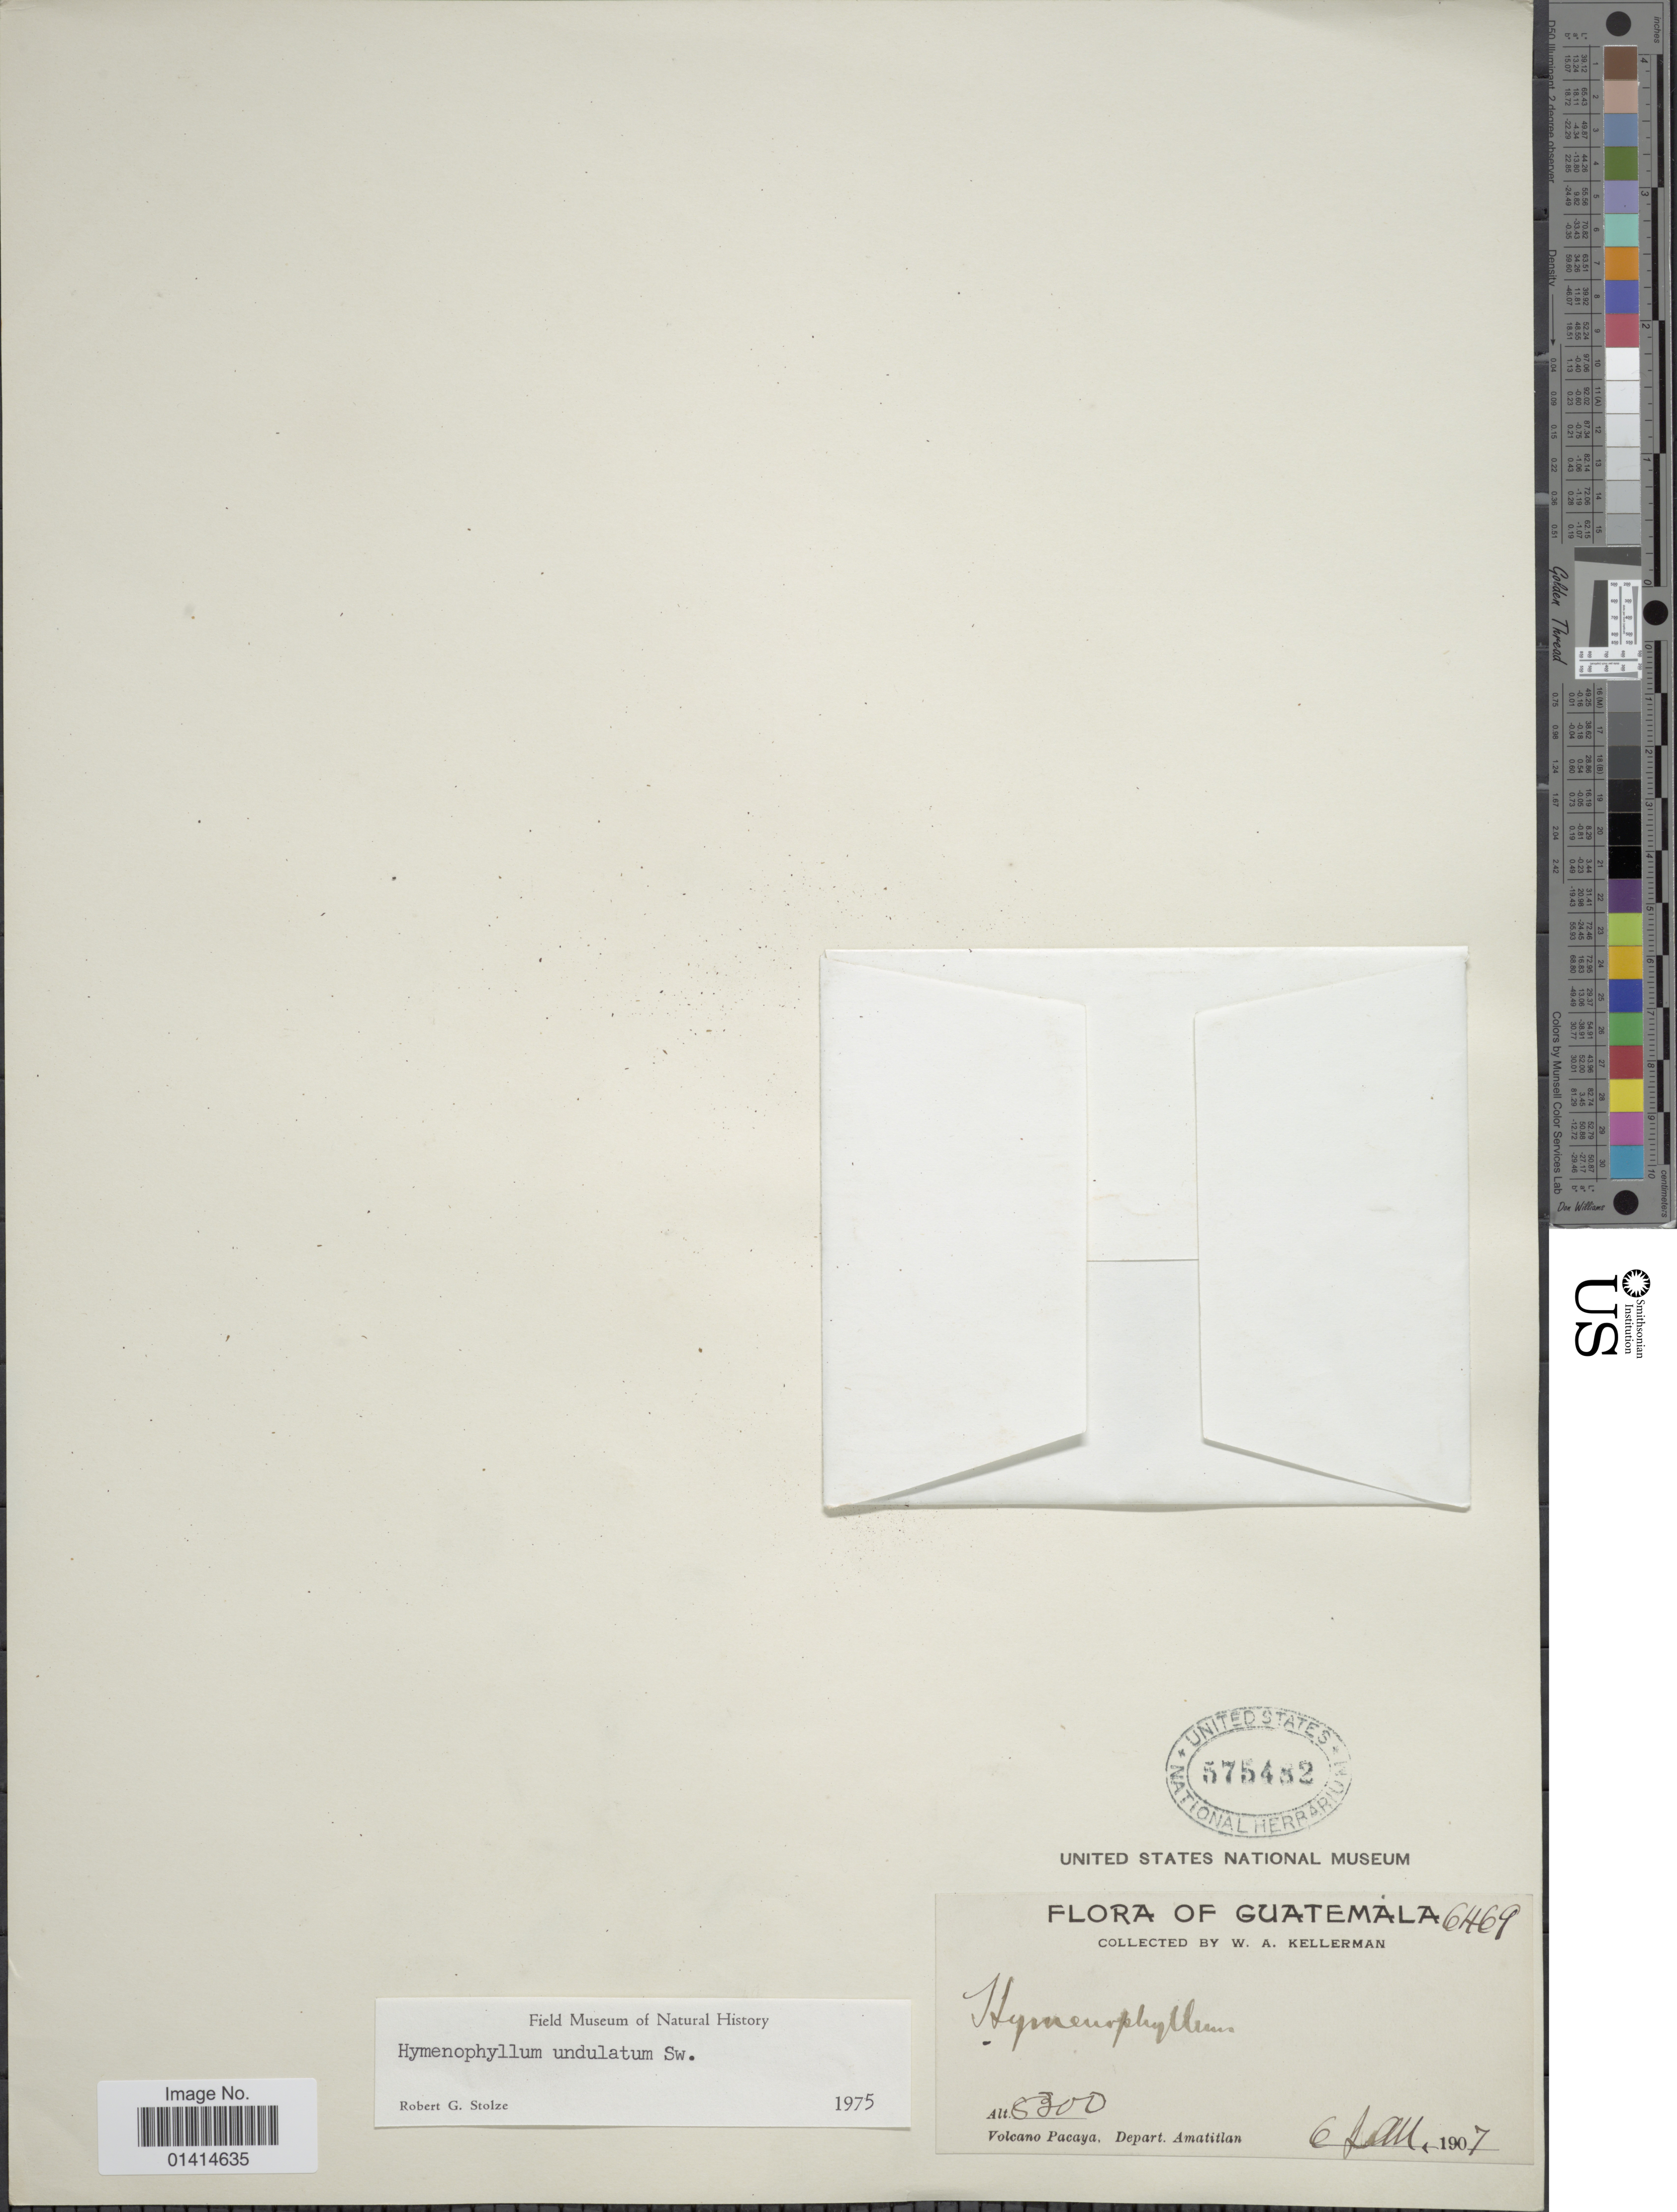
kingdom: Plantae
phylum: Tracheophyta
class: Polypodiopsida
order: Hymenophyllales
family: Hymenophyllaceae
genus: Hymenophyllum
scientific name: Hymenophyllum undulatum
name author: (Sw.) Sw.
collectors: W. Kellerman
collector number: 6469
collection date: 1907-01-06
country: Guatemala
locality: Volcano Pacaya, Depart Amatitlan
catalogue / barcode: US 575482